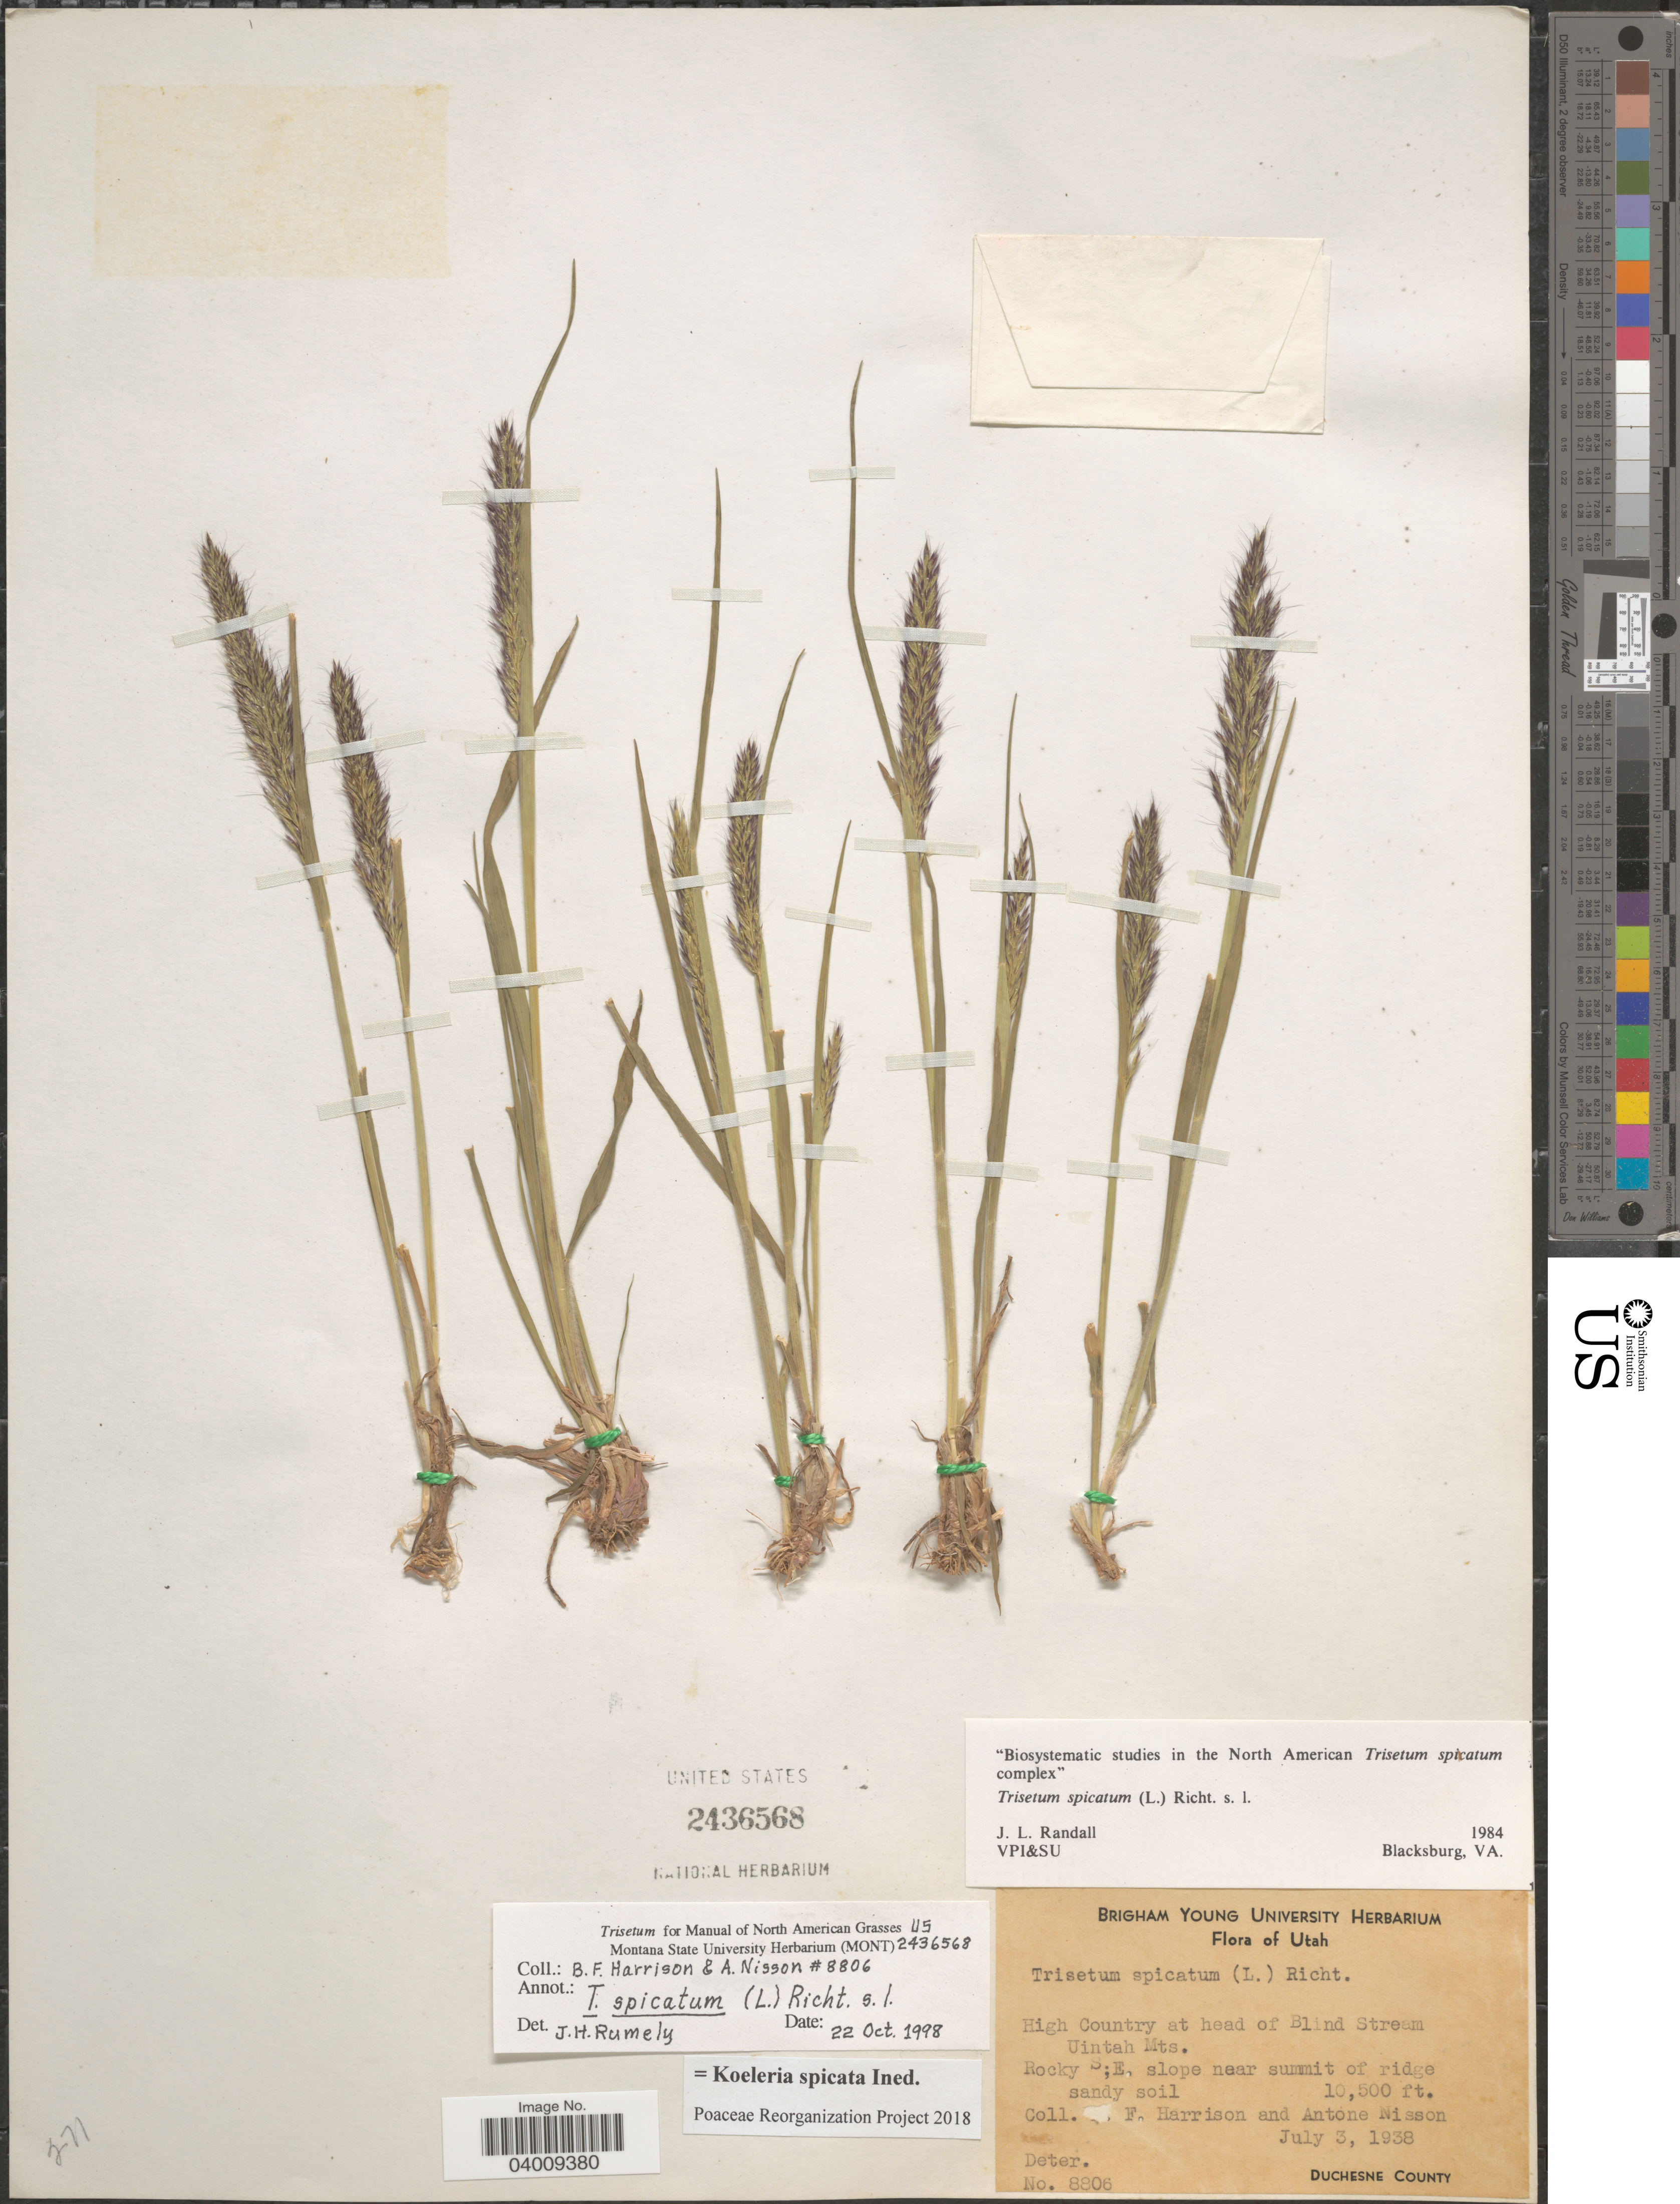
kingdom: Plantae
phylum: Tracheophyta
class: Liliopsida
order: Poales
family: Poaceae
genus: Koeleria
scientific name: Koeleria spicata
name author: (L.) Barberá et al.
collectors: B. F. Harrison & A. Nisson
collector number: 8806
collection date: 1938-07-03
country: United States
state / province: Utah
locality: High Country at head of Blind Stream Uintah Mts. Rocky S;E. slope near summit of ridge. Duchesne County.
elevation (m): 3200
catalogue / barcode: US 2436568